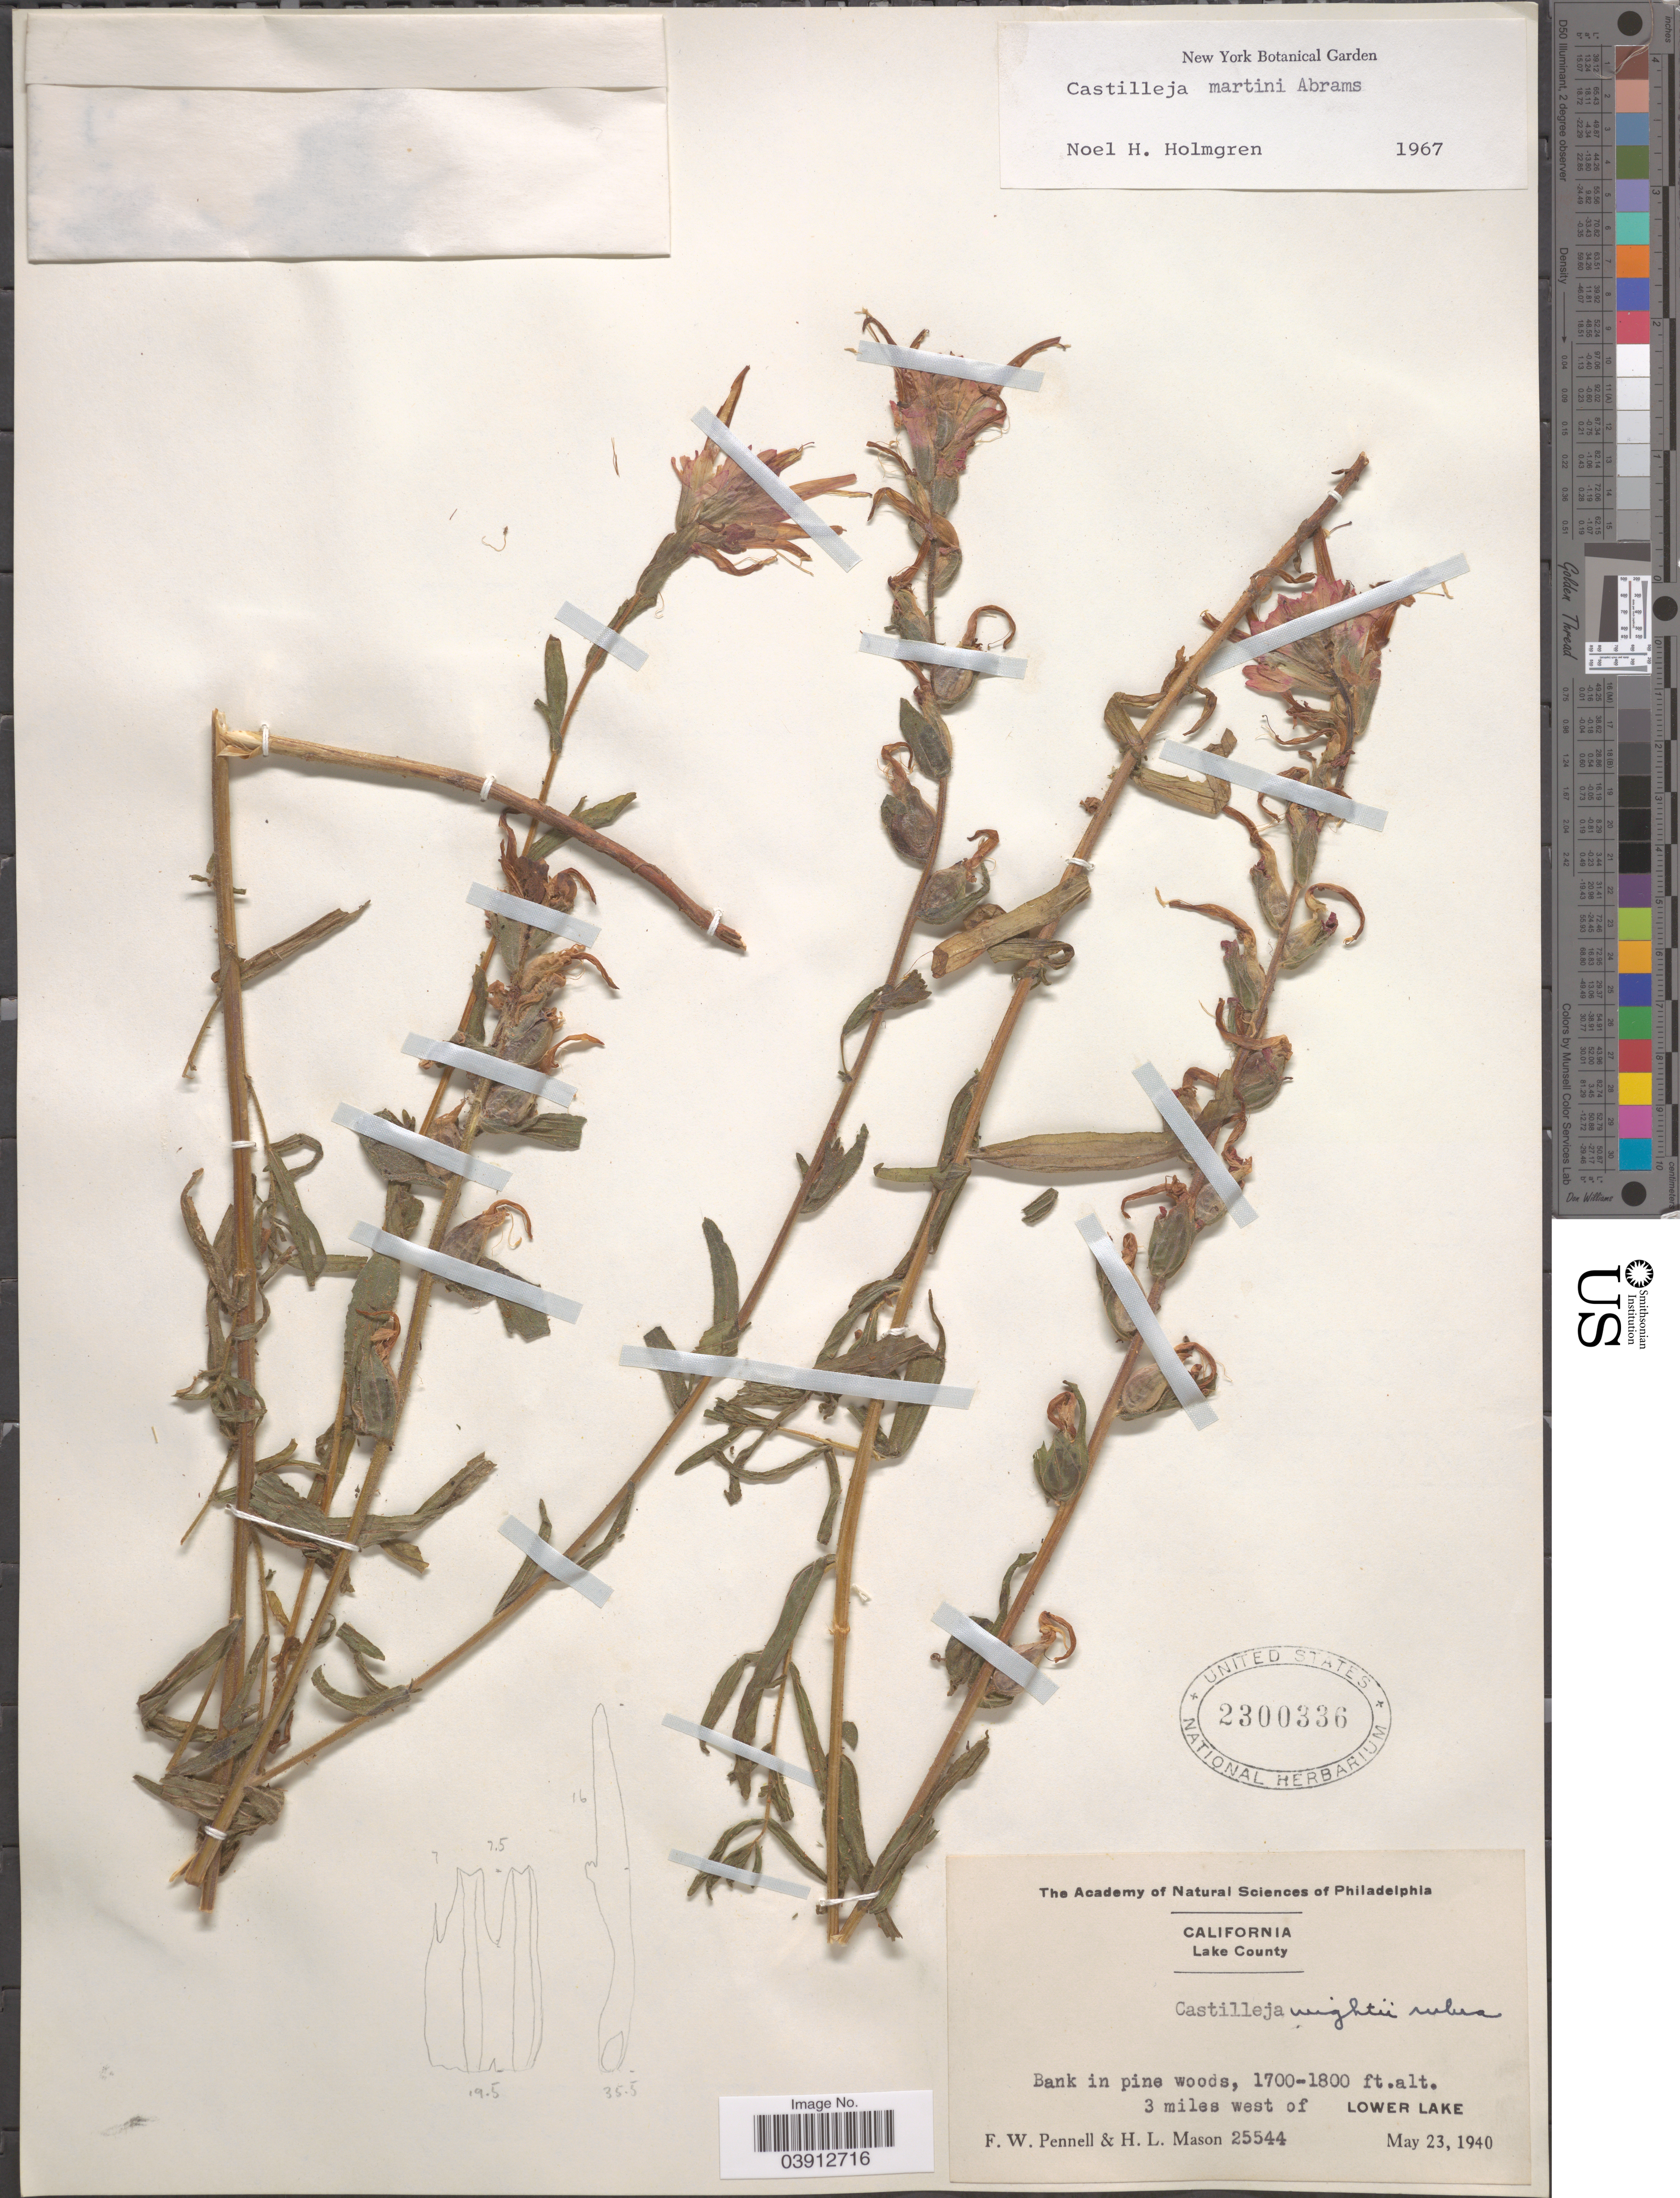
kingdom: Plantae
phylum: Tracheophyta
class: Magnoliopsida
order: Lamiales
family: Orobanchaceae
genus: Castilleja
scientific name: Castilleja martinii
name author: Abrams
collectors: F. W. Pennell & H. L. Mason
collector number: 25544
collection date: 1940-05-23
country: United States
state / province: California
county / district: Lake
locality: Lake County. 3 miles west of Lower Lake.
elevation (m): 518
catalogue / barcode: US 2300336